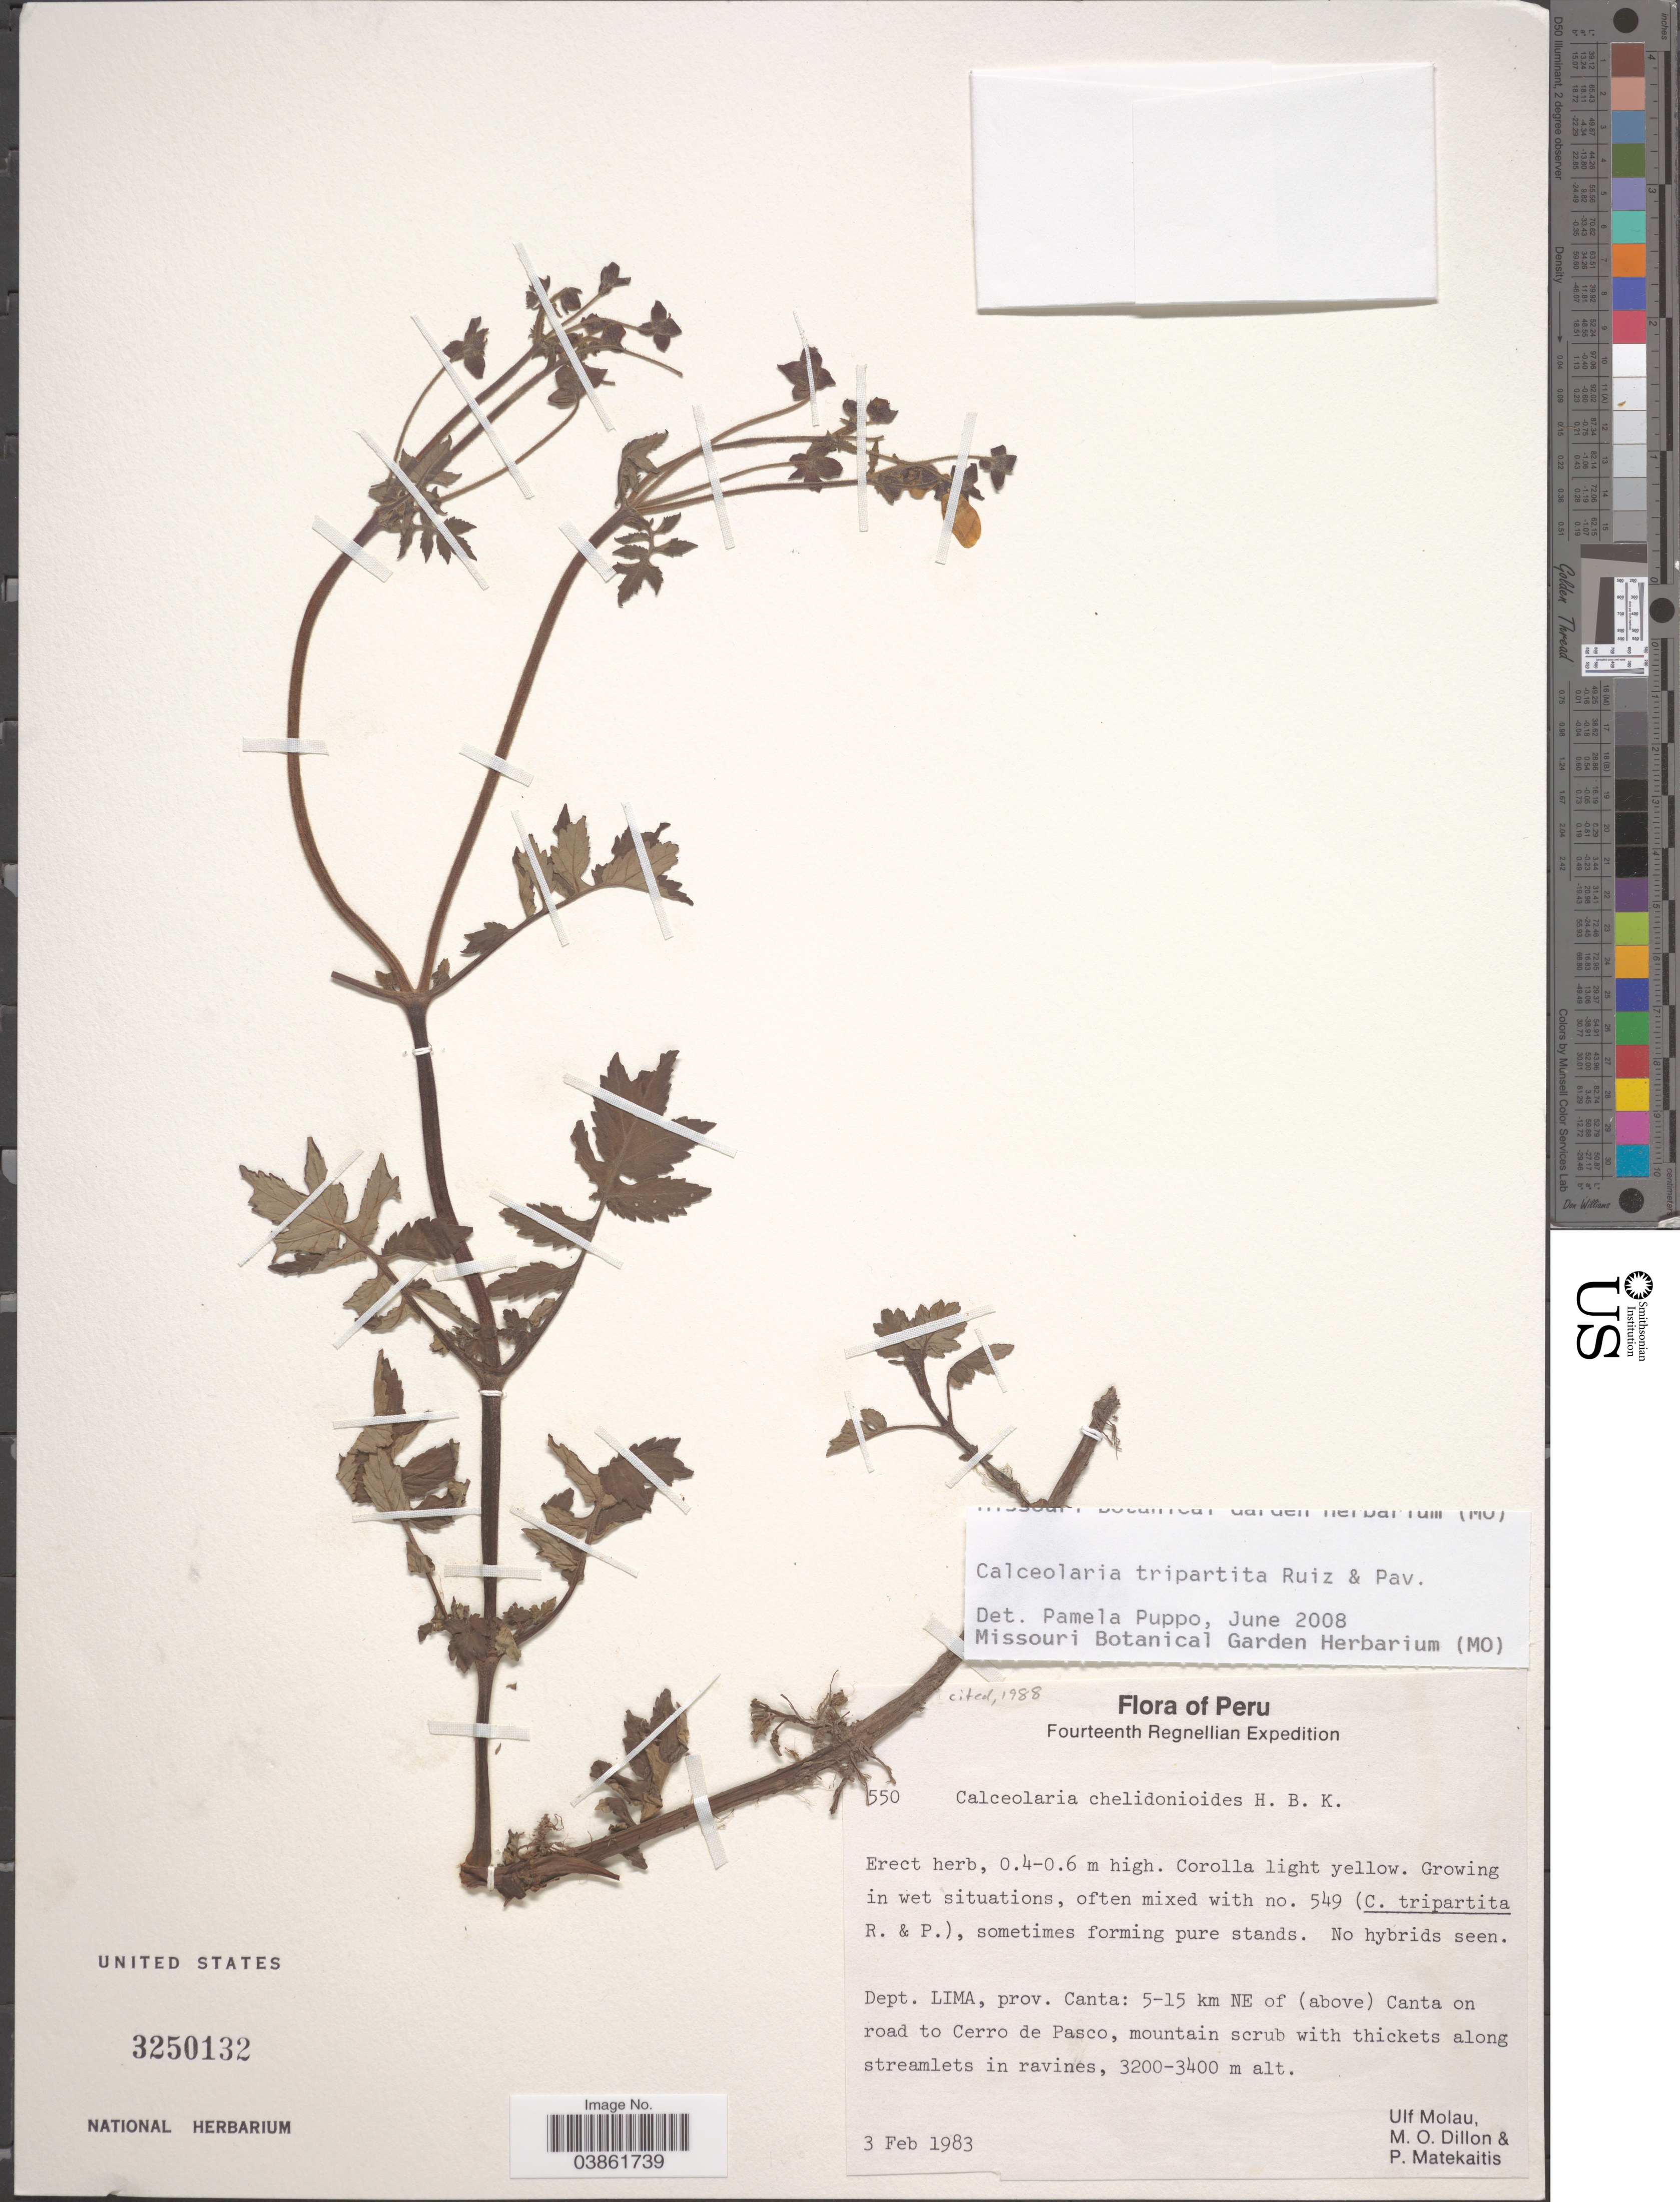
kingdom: Plantae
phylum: Tracheophyta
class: Magnoliopsida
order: Lamiales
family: Calceolariaceae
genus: Calceolaria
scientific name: Calceolaria tripartita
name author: Ruiz & Pav.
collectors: U. Molau, M. O. Dillon & P. Matekaitis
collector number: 550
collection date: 1983-02-03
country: Peru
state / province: Lima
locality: Dept. Lima, prov. Canta: 5-15 km NE of (above) Canta on road to Cerro de Pasco.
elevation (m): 3200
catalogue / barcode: US 3250132